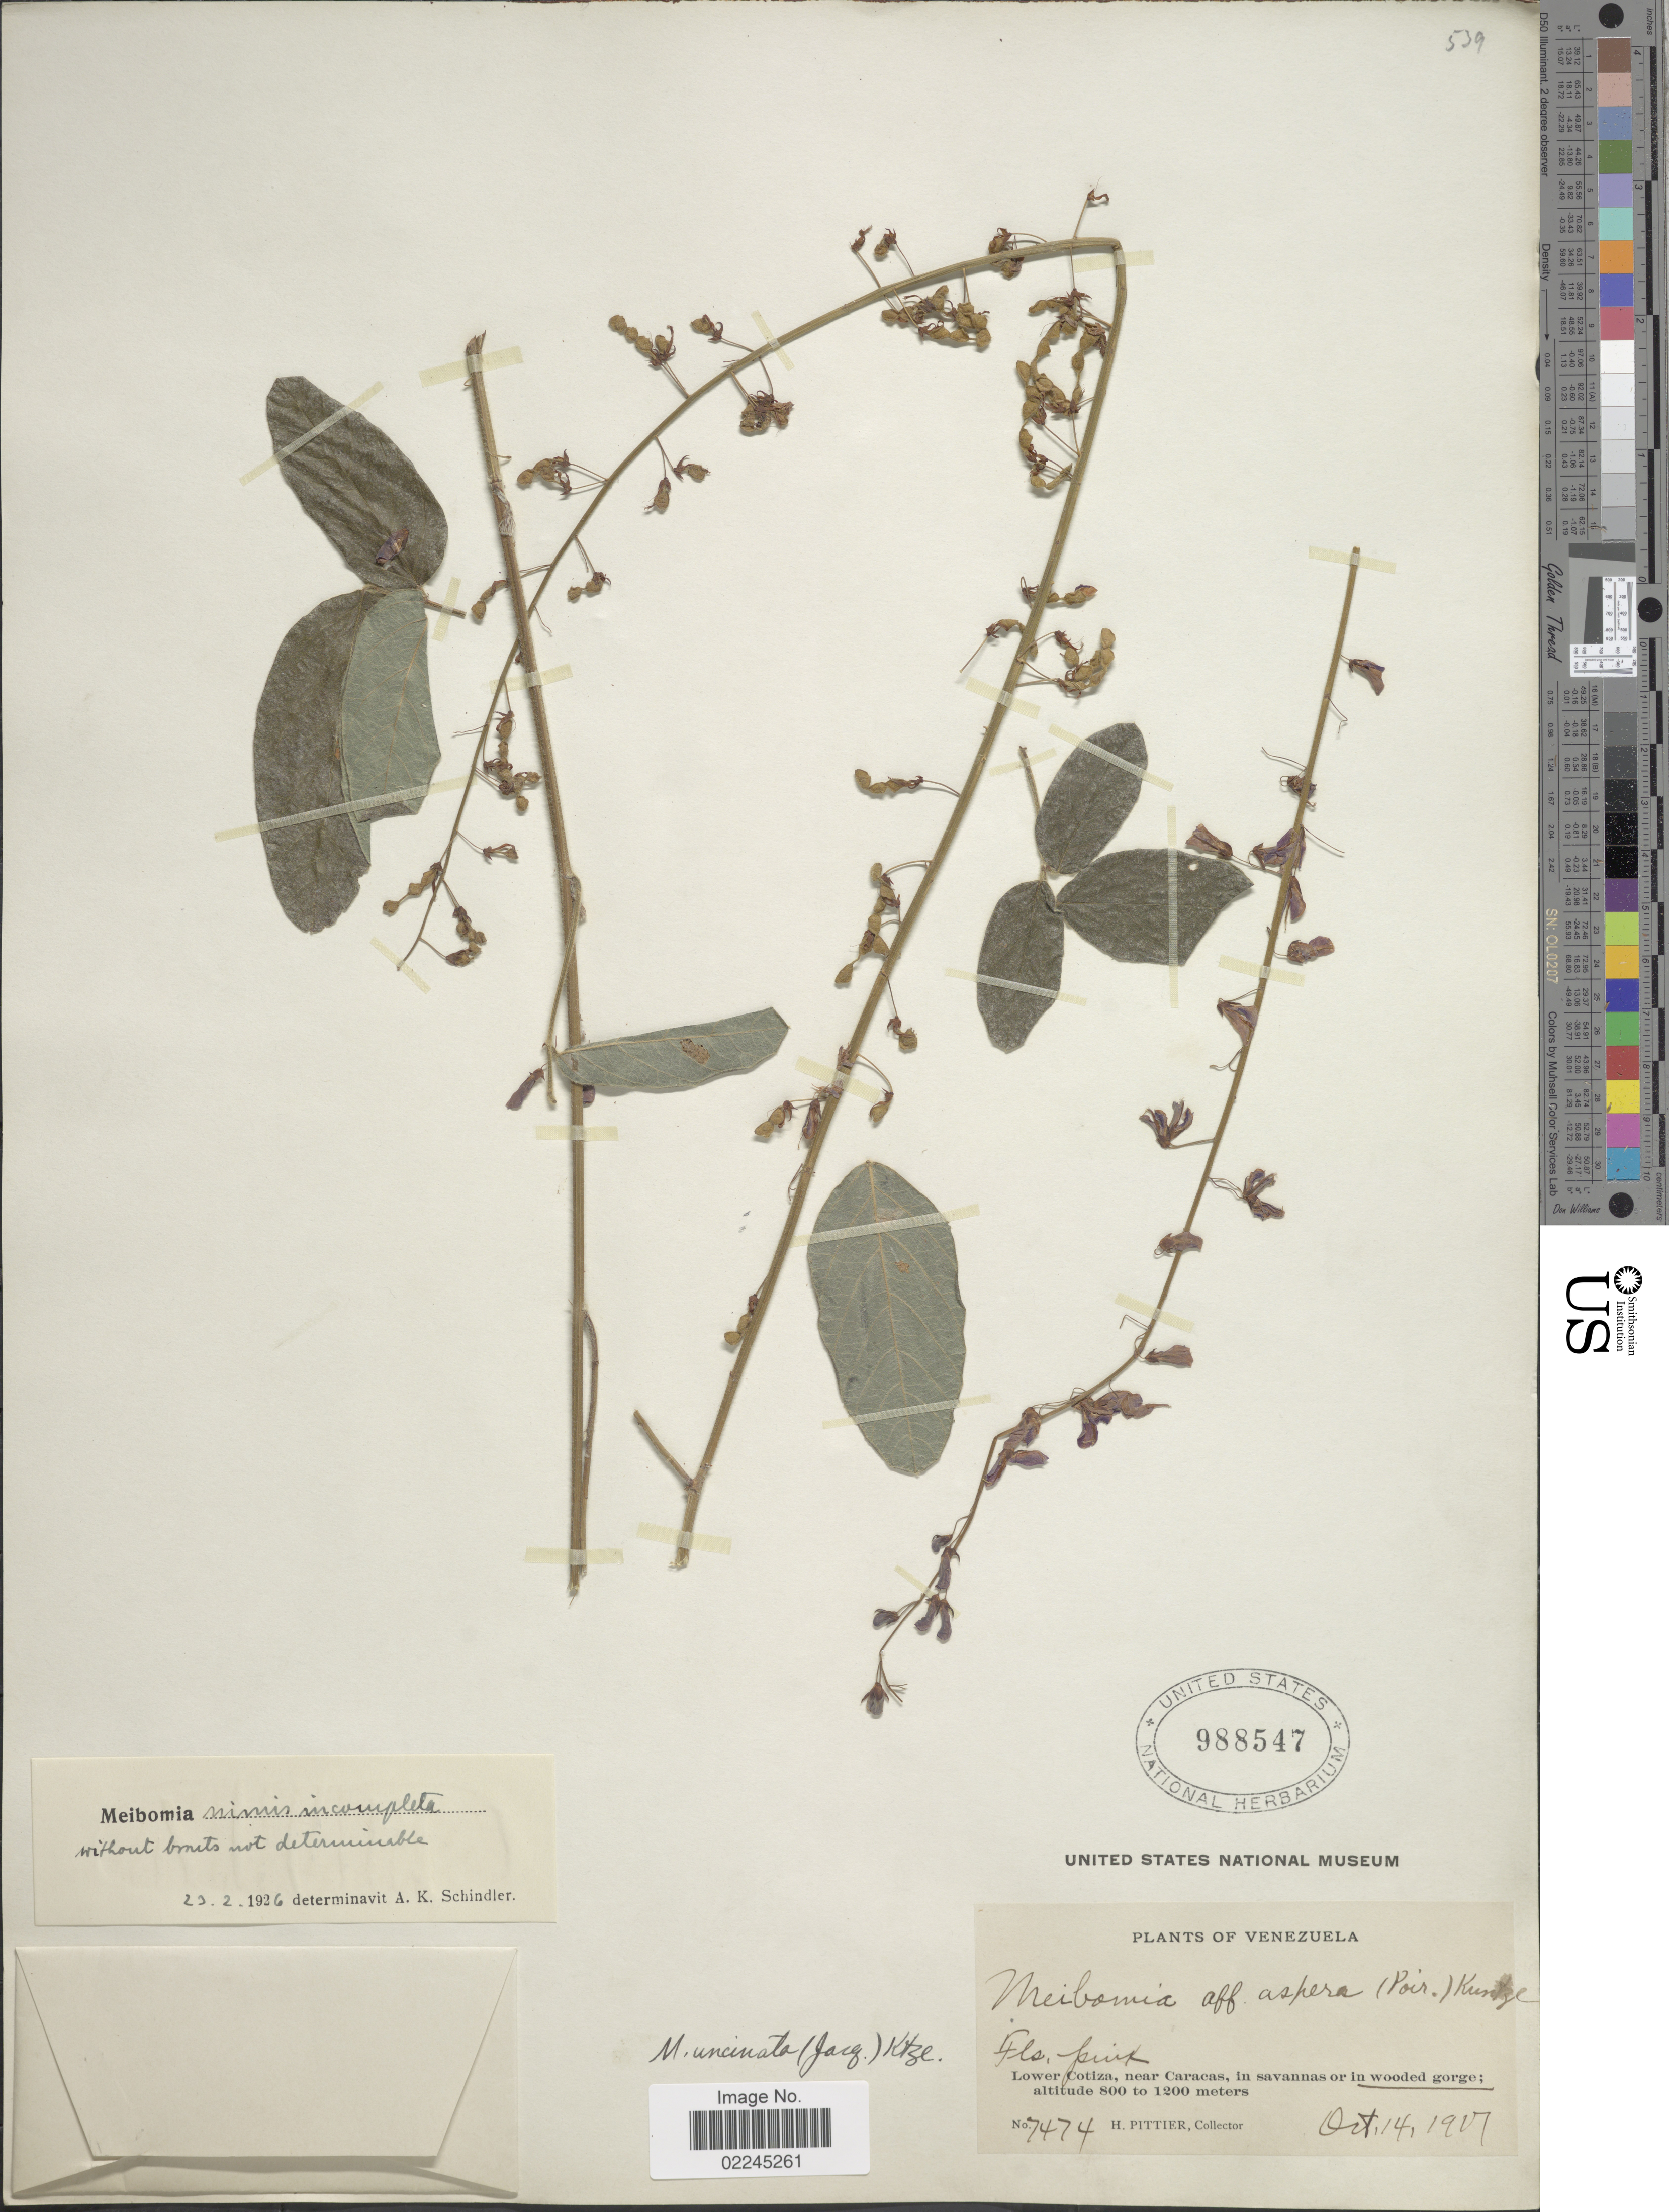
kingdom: Plantae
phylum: Tracheophyta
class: Magnoliopsida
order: Fabales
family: Fabaceae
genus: Desmodium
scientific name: Desmodium intortum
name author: (Mill.) Urb.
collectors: E. Pittier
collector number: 7474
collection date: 1901-10-14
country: Venezuela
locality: Lower Cotiza, near Caracas, in savannas or in wooded gorge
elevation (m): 800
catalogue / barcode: US 988547